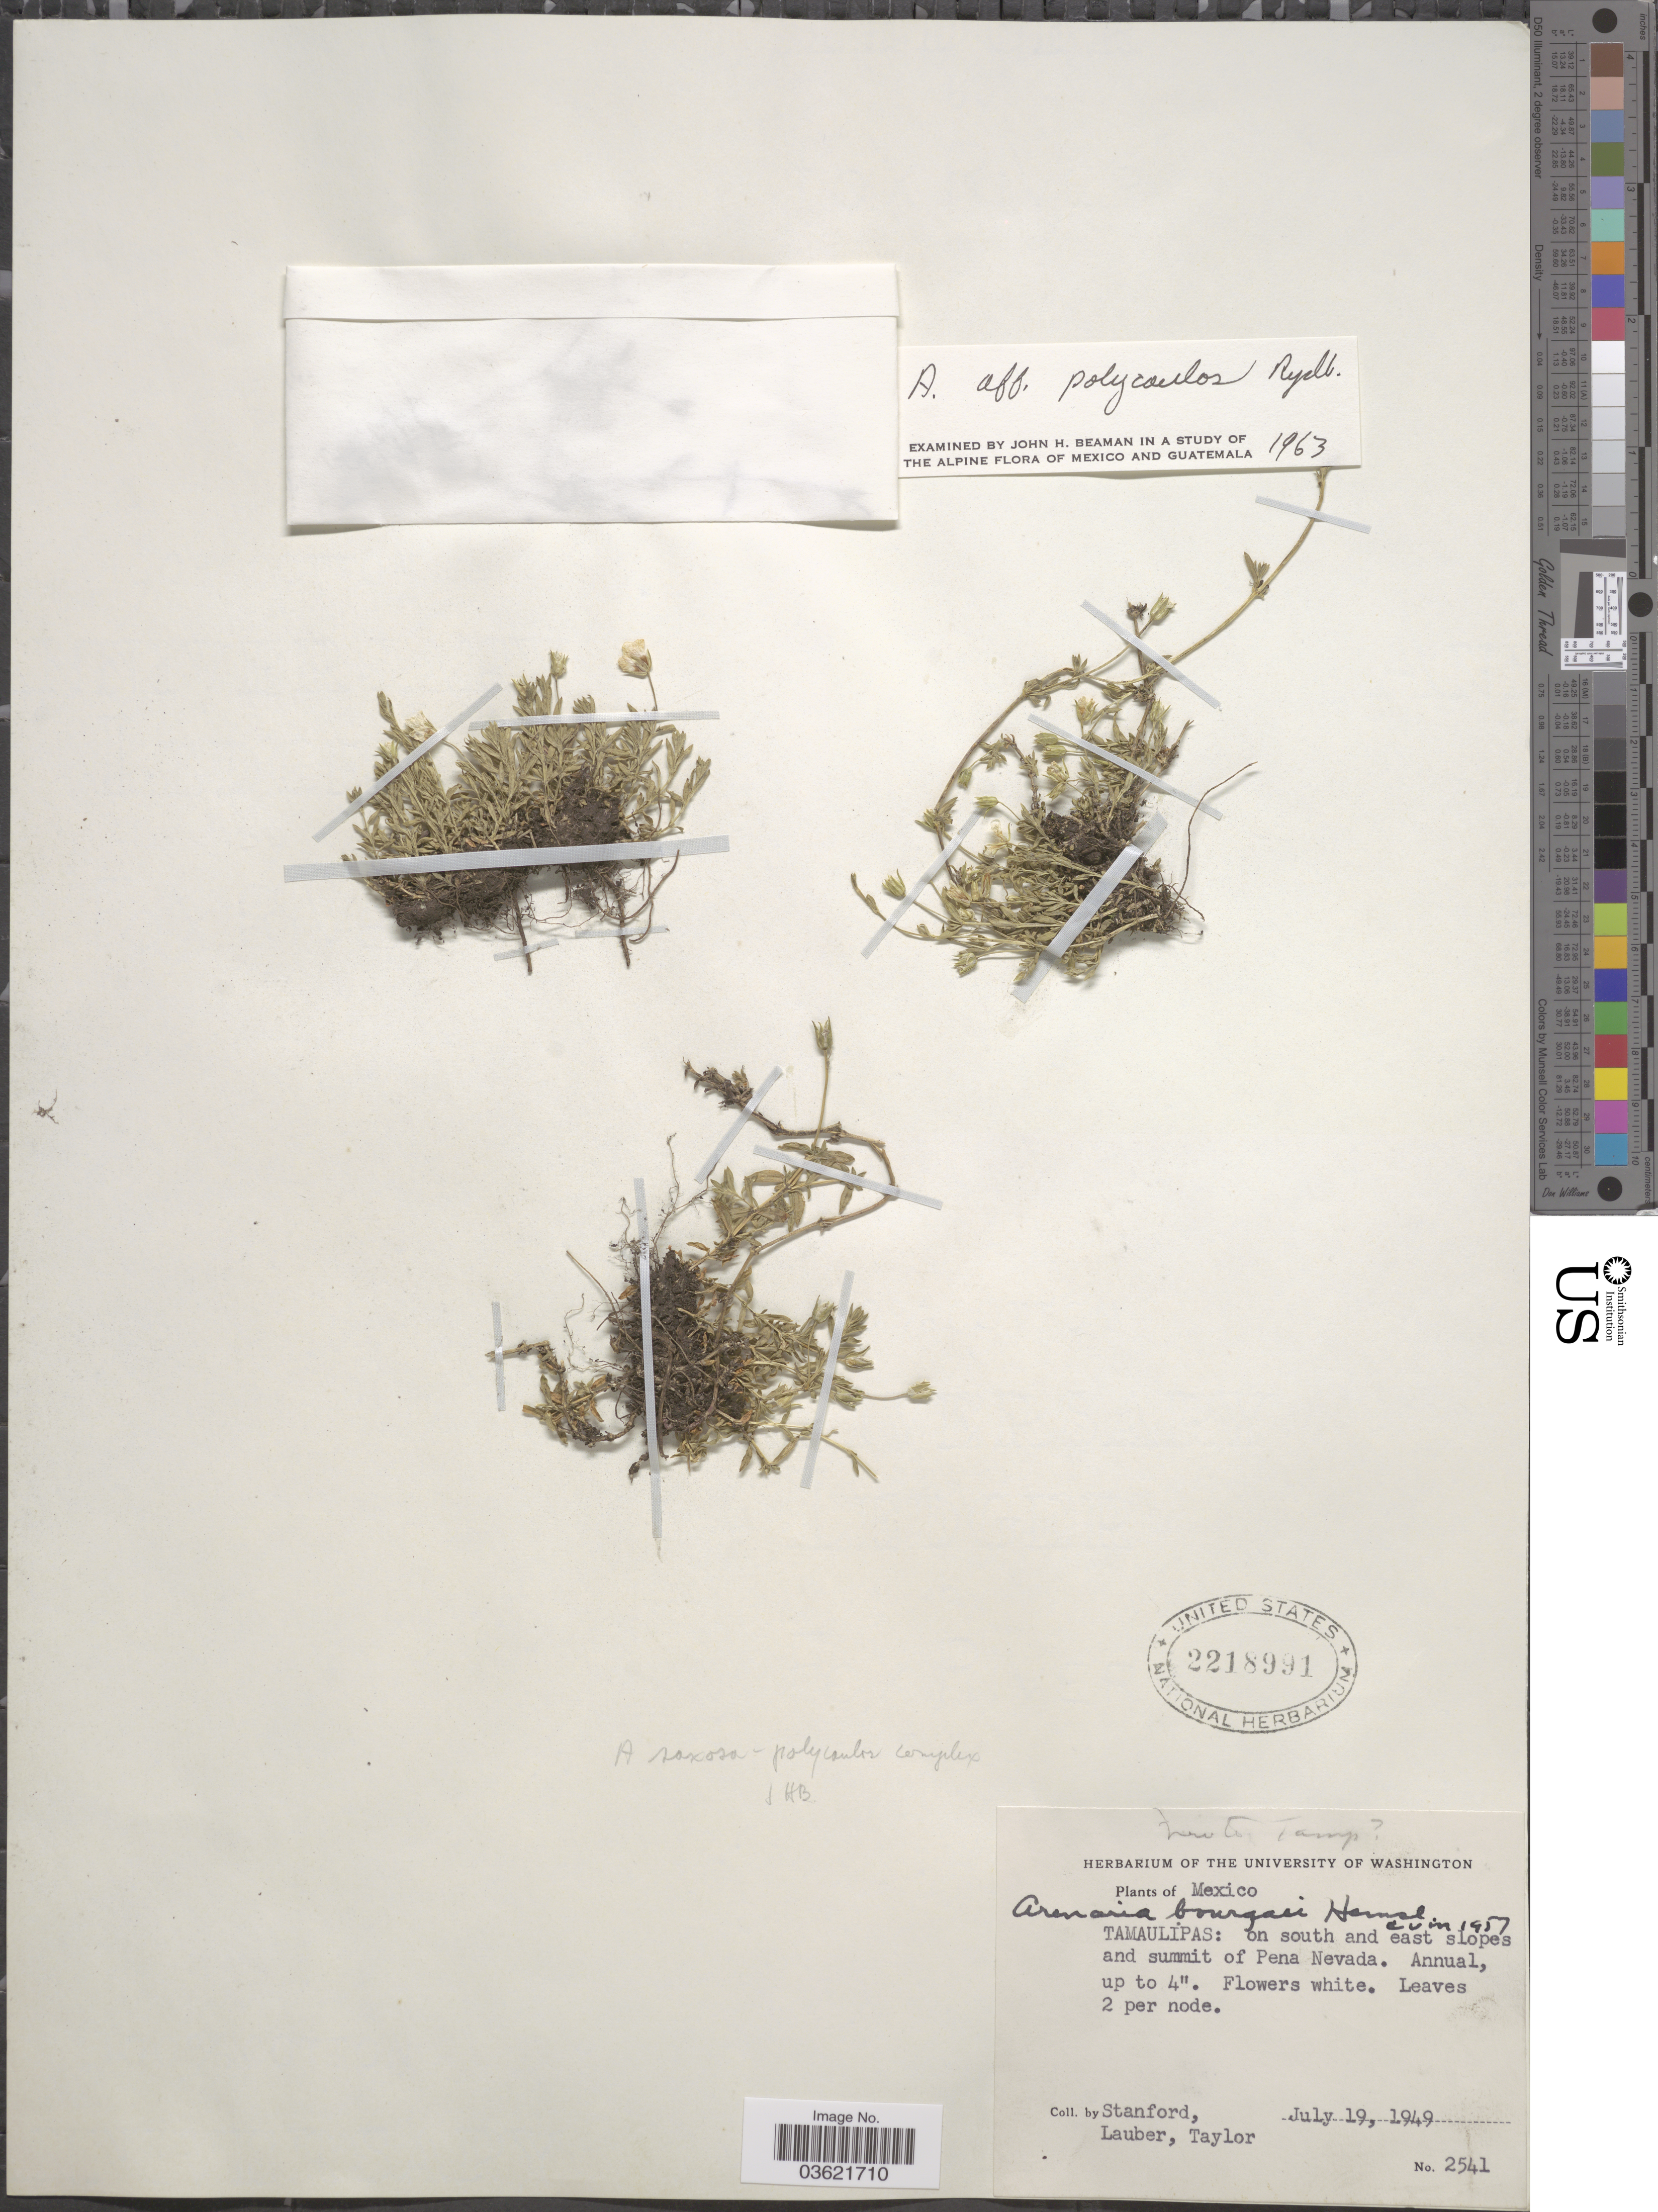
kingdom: Plantae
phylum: Tracheophyta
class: Magnoliopsida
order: Caryophyllales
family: Caryophyllaceae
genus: Arenaria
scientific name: Arenaria sp.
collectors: -. Stanford, -. Lauber & -. Taylor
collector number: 2541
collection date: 1949-07-19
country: Mexico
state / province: Tamaulipas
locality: On south and east slopes and summit of Pena Nevada.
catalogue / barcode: US 2218991